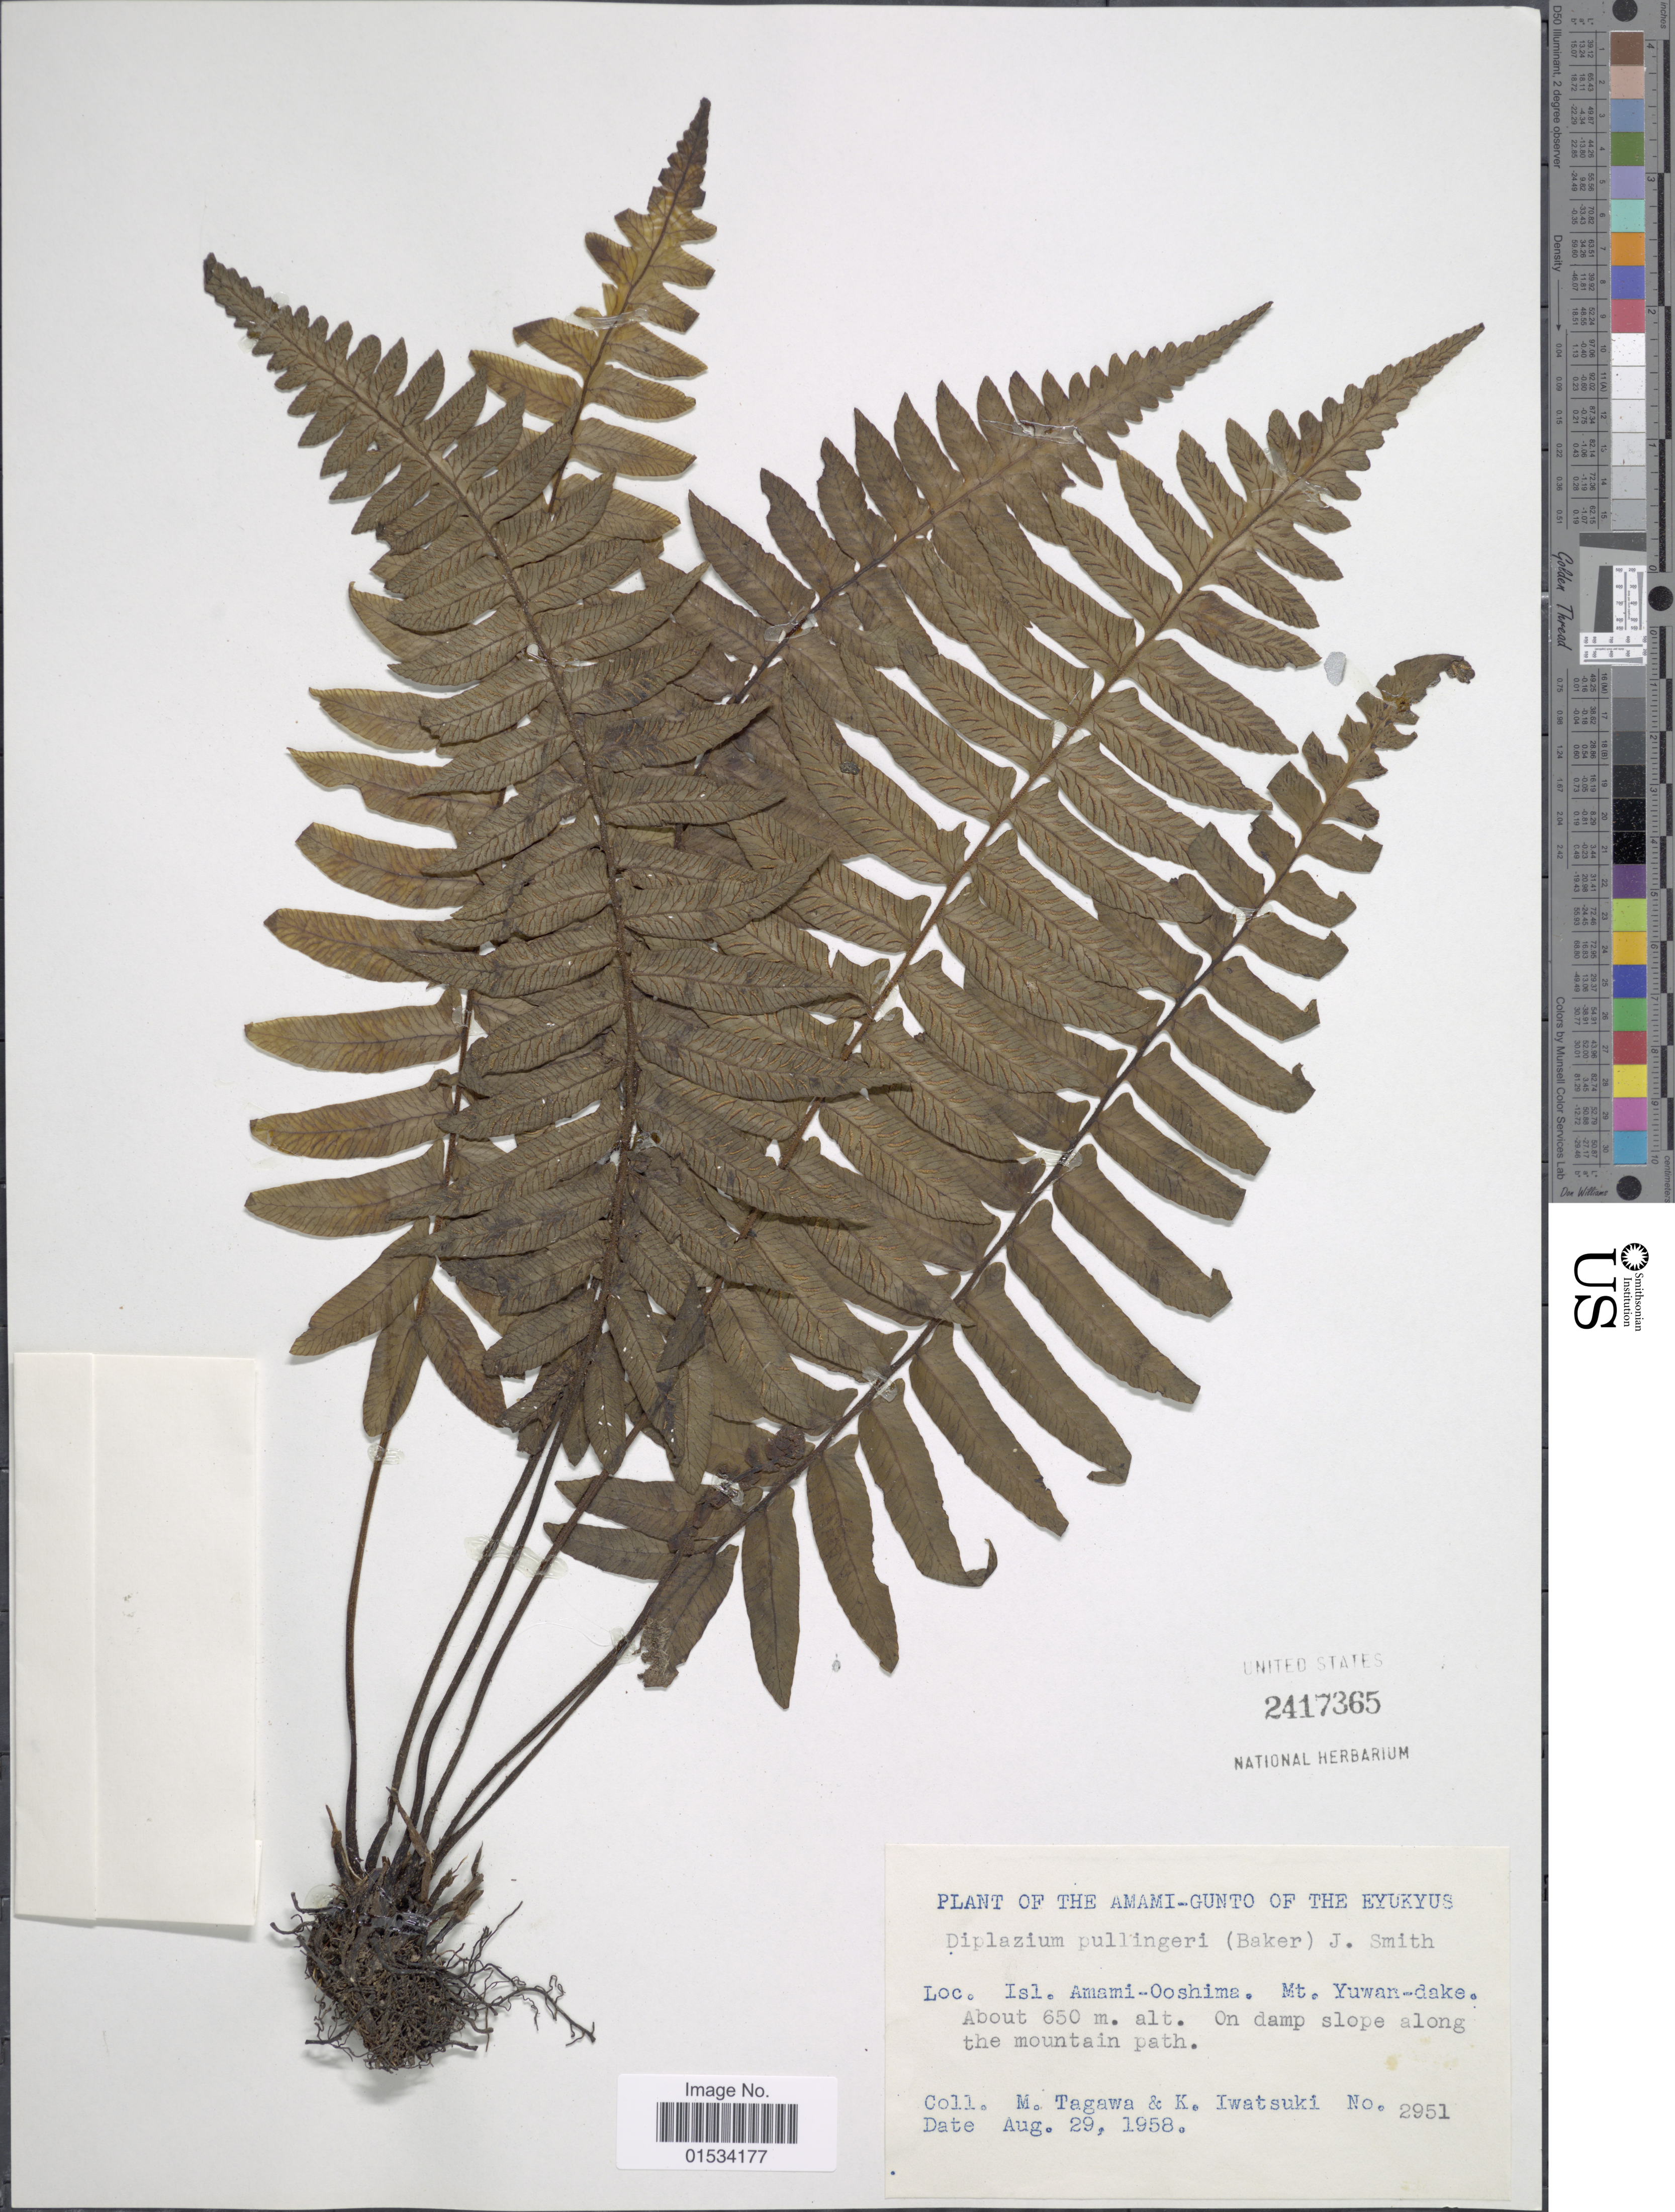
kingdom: Plantae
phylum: Tracheophyta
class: Polypodiopsida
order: Polypodiales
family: Athyriaceae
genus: Diplazium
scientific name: Diplazium pullingeri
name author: (Baker) J. Sm.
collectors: M. Tagawa & K. Iwatsuki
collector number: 2951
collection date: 1958-08-29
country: Japan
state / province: Okinawa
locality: Isl. Amami-Ooshima, Mt. Yuwan-dake, on damp slope along the mountain ppath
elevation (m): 650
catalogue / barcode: US 2417365